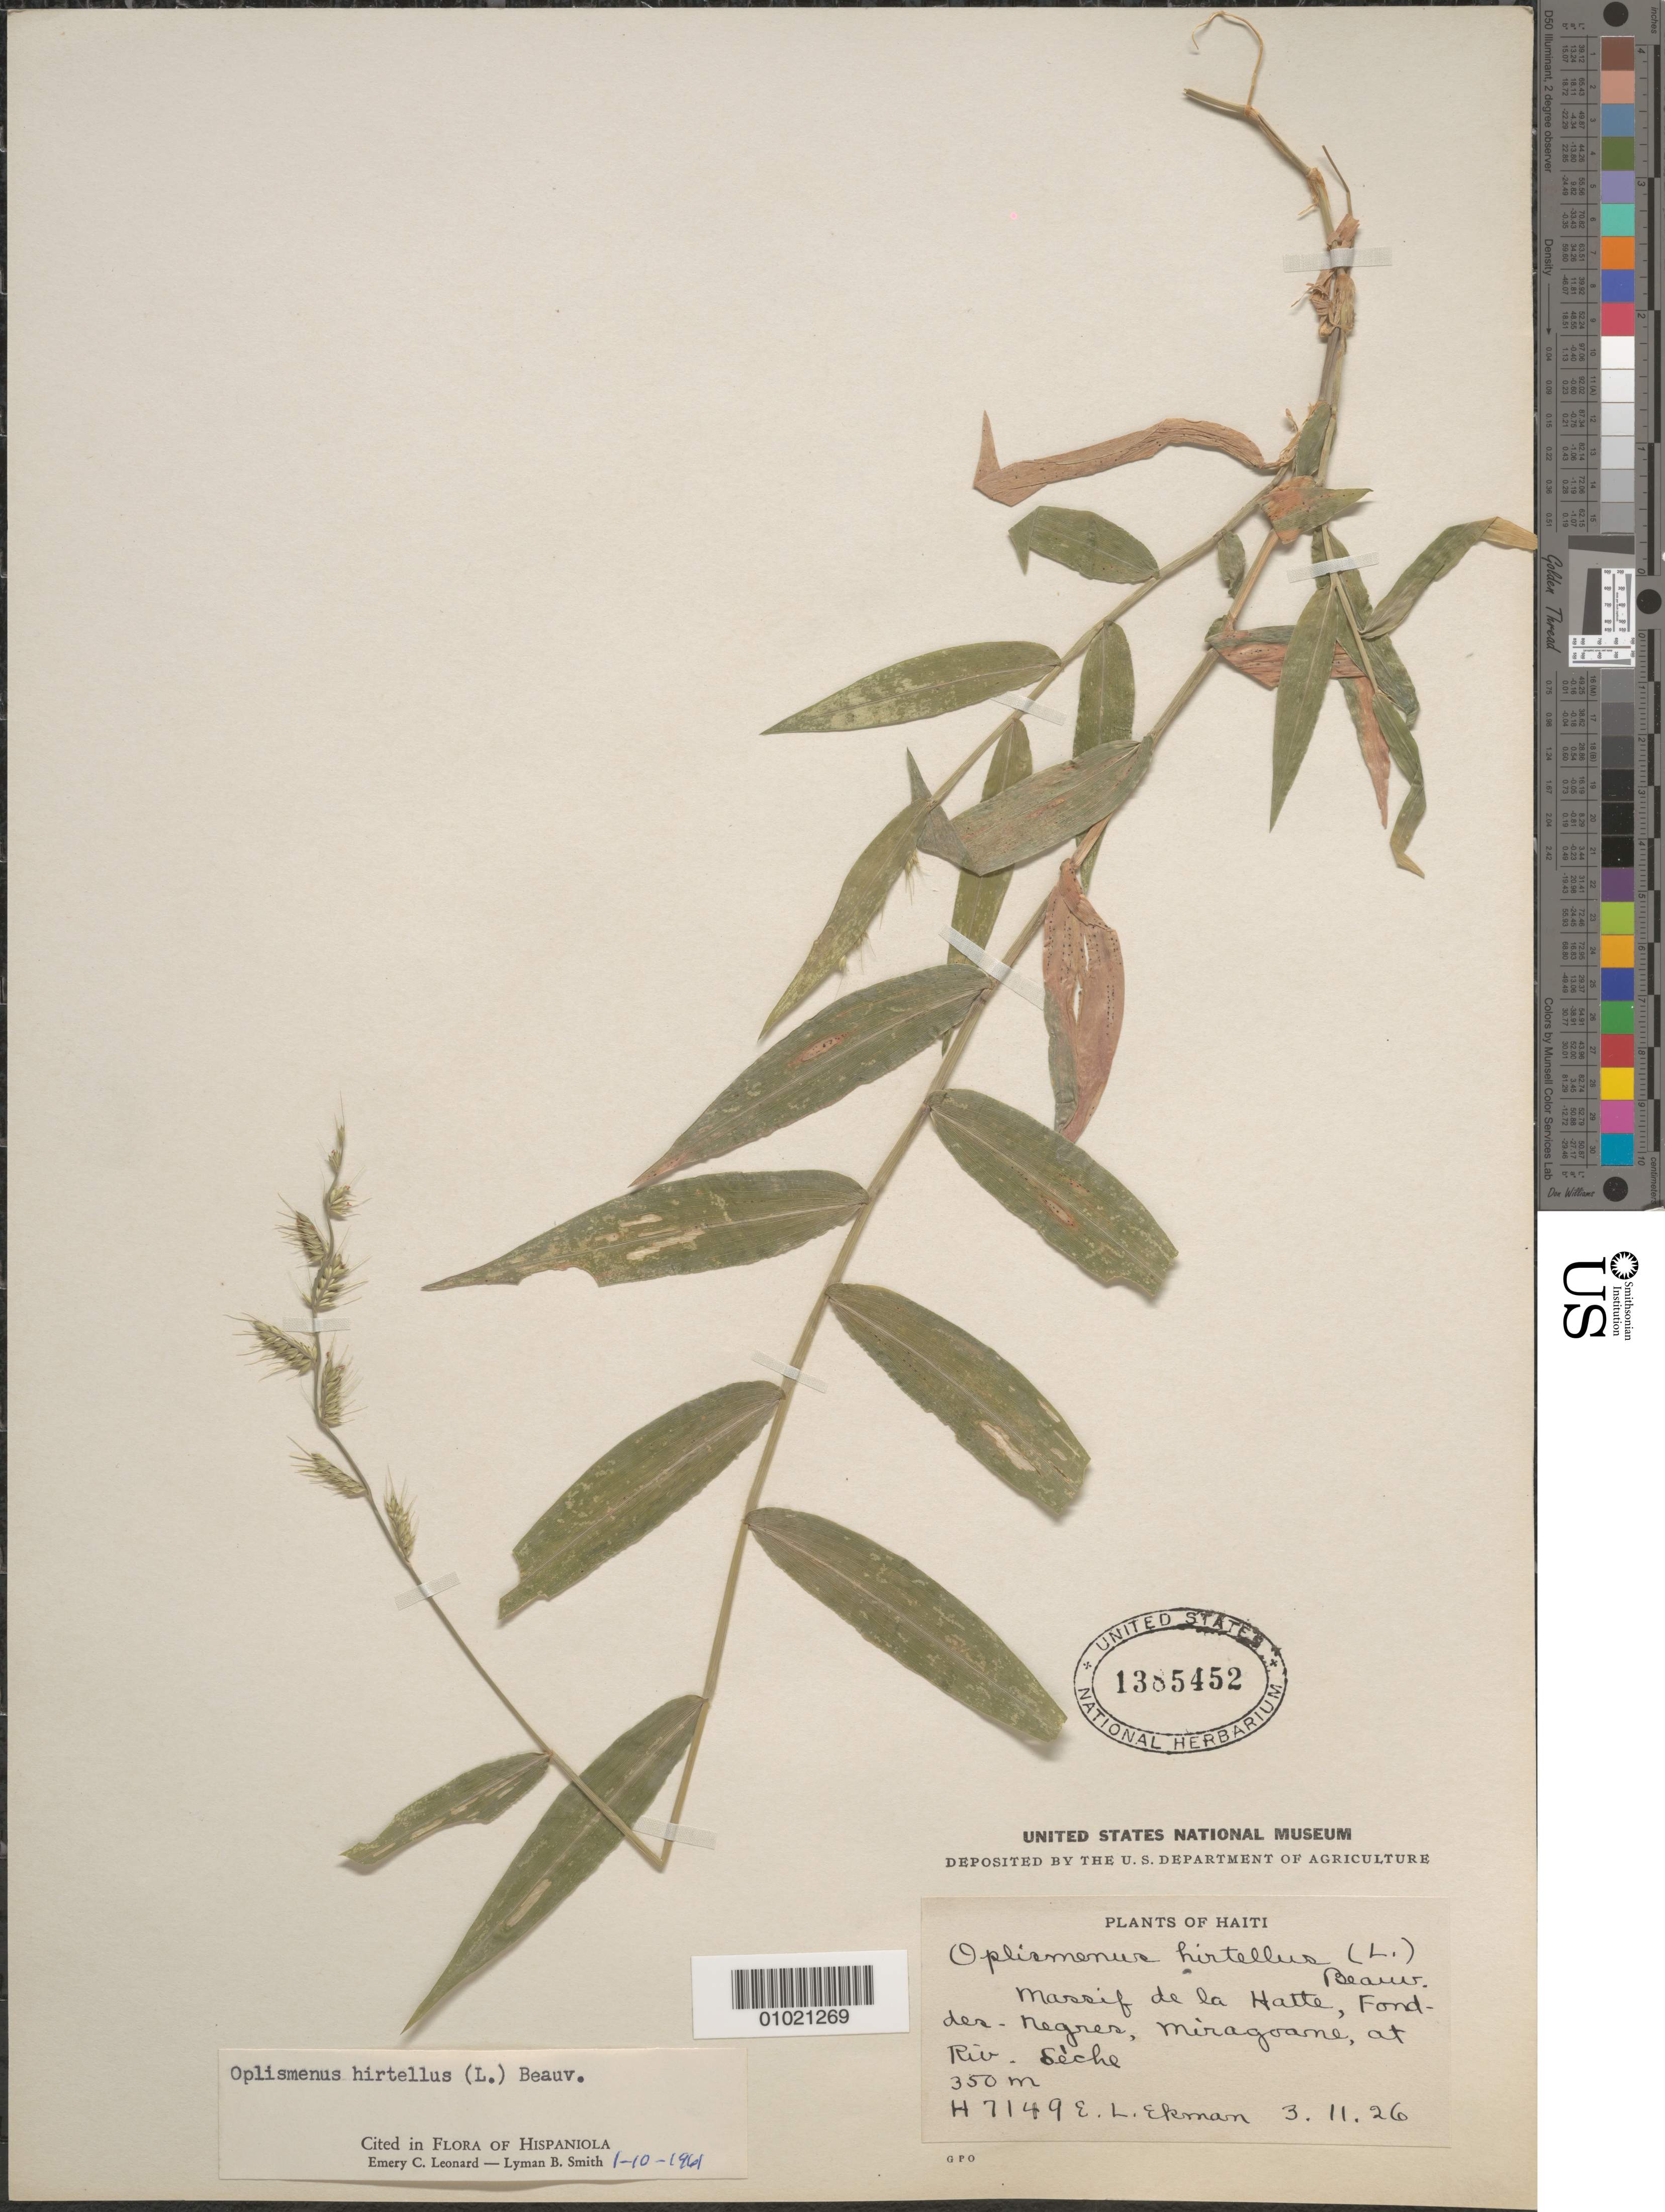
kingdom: Plantae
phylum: Tracheophyta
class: Liliopsida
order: Poales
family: Poaceae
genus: Oplismenus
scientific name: Oplismenus hirtellus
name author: (L.) P. Beauv.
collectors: E. L. Ekman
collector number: H 7149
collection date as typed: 03 Nov 1926 or 11 Mar 1926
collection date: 1926-03-11 or 1926-11-03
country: Haiti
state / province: Grand'Anse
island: Hispaniola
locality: Massif de la Haite, Fond-des-Negres, Miragoane, at Riv. Seche.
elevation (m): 350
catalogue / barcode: US 1385452